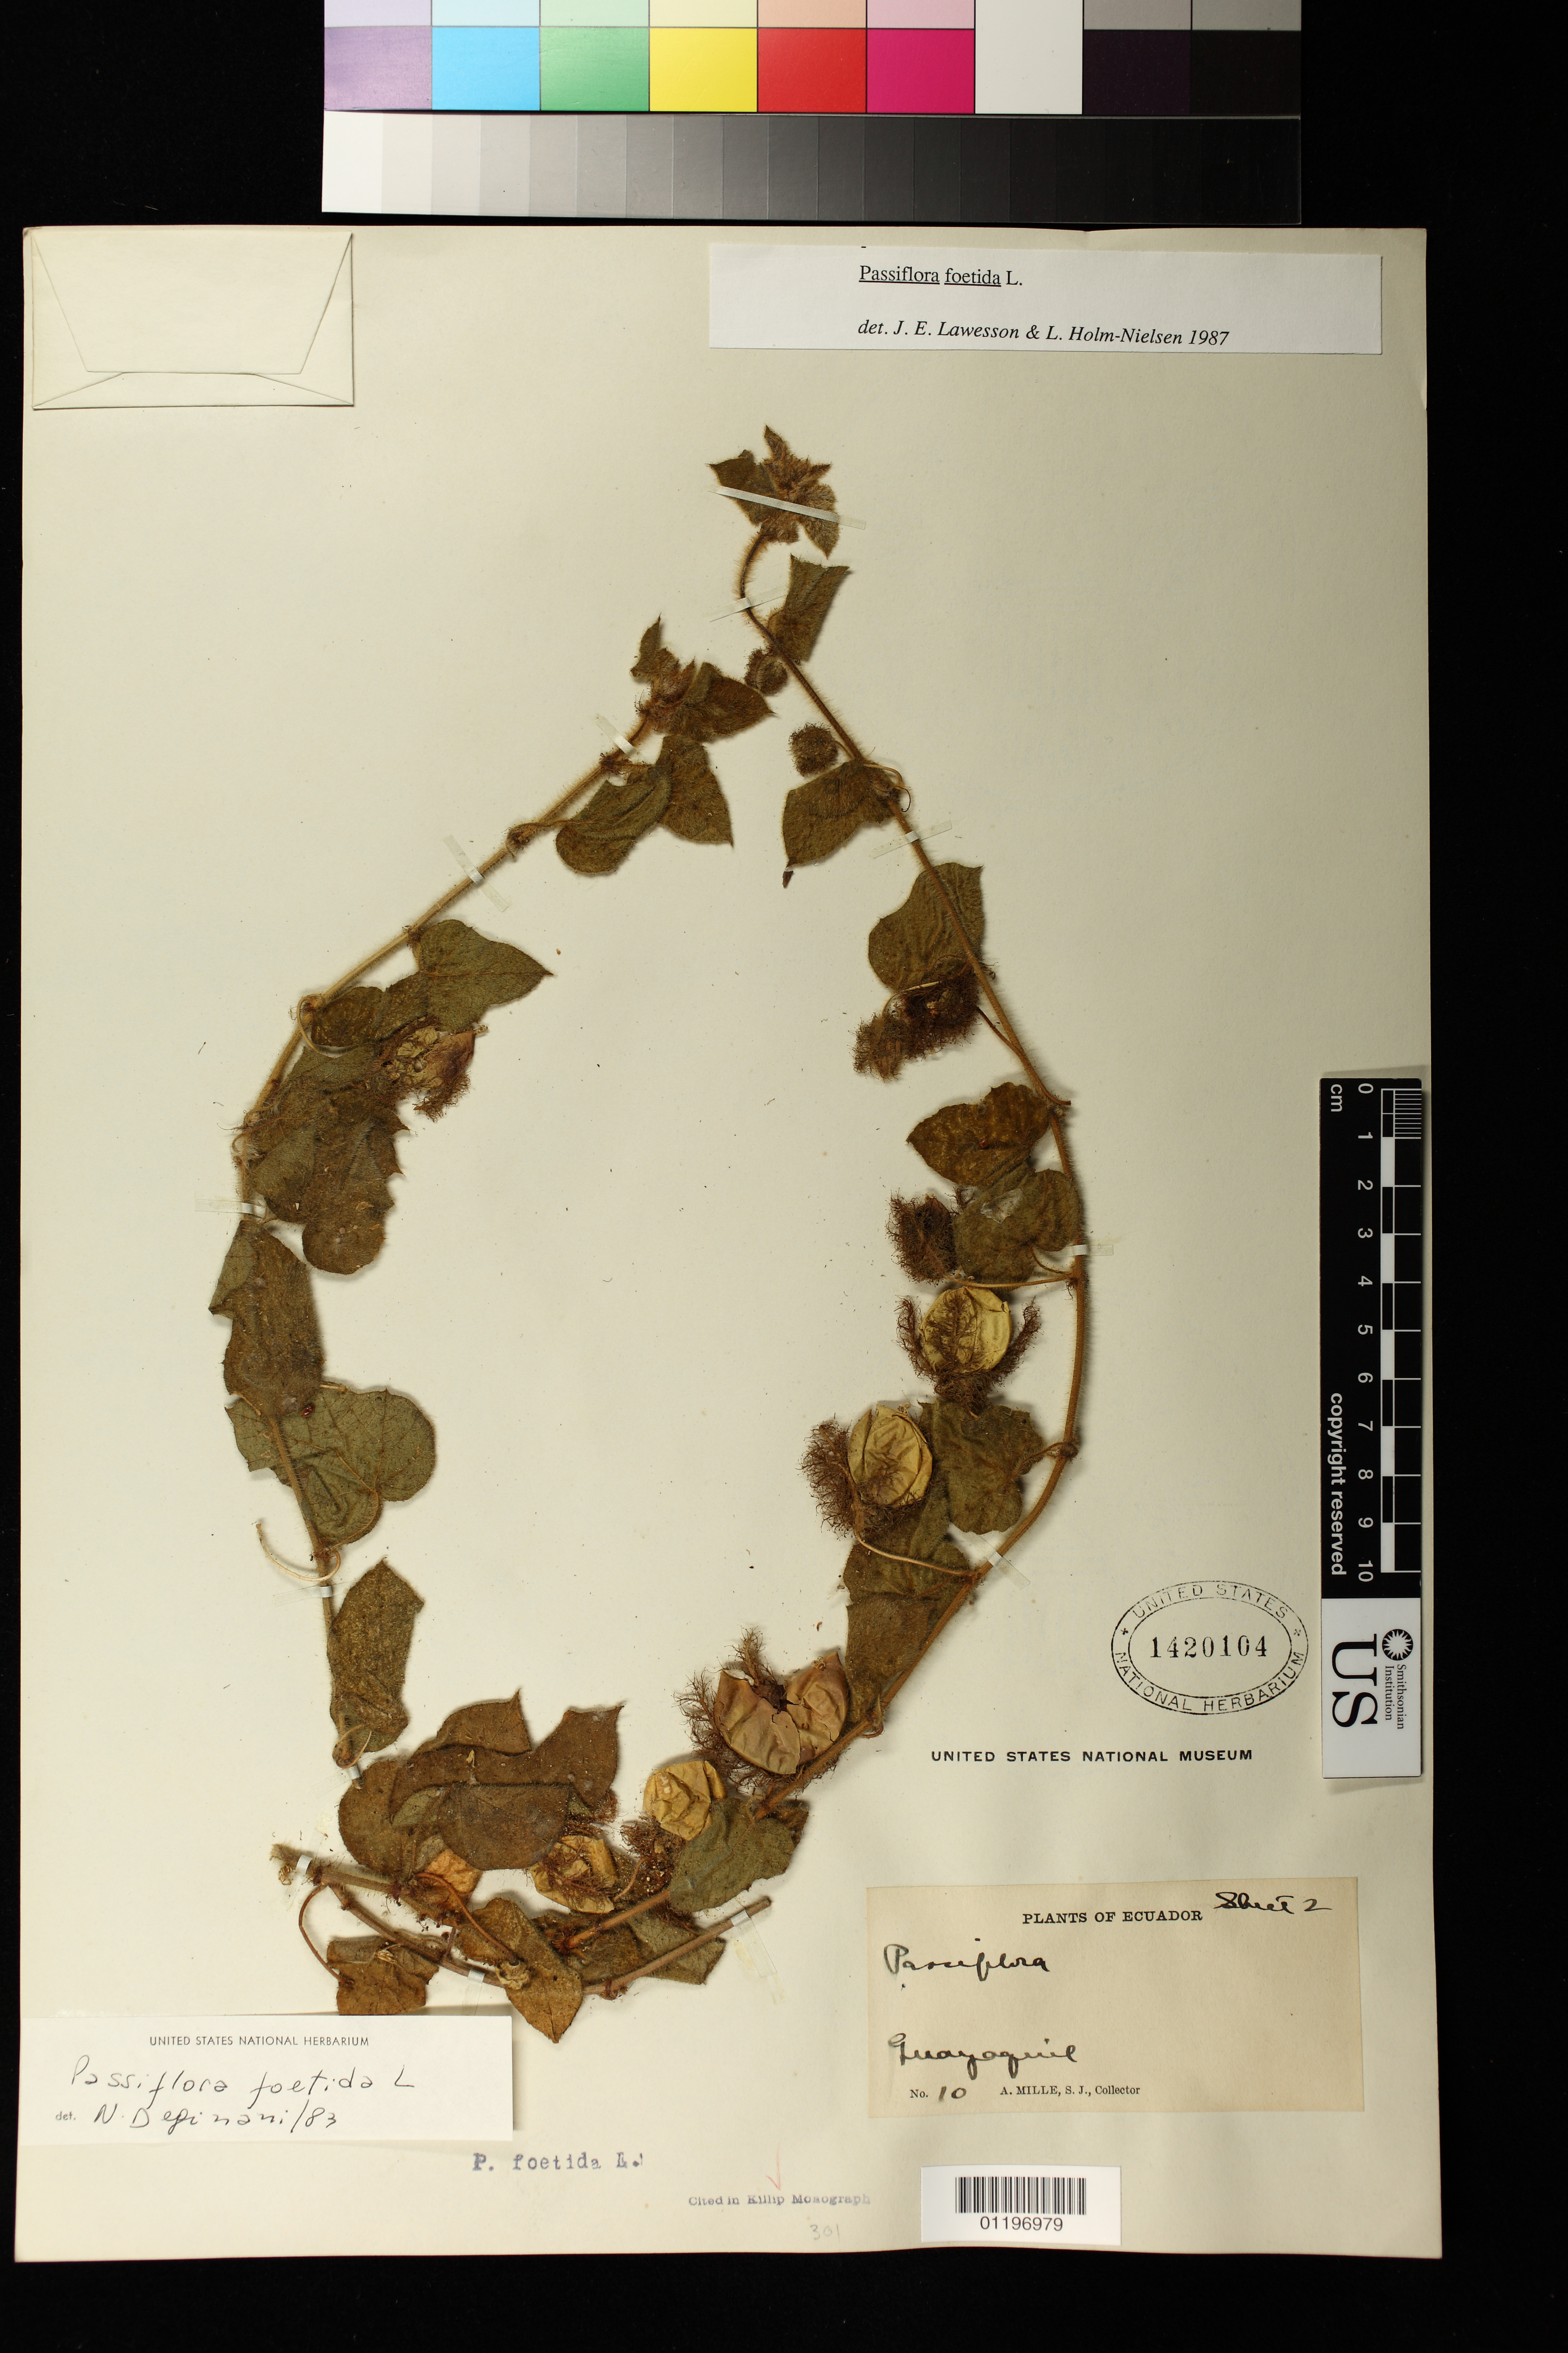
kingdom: Plantae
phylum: Tracheophyta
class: Magnoliopsida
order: Malpighiales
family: Passifloraceae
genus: Passiflora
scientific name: Passiflora foetida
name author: L.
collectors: A. Mille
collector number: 10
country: Ecuador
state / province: Guayas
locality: Guayaquil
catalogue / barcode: US 1420104